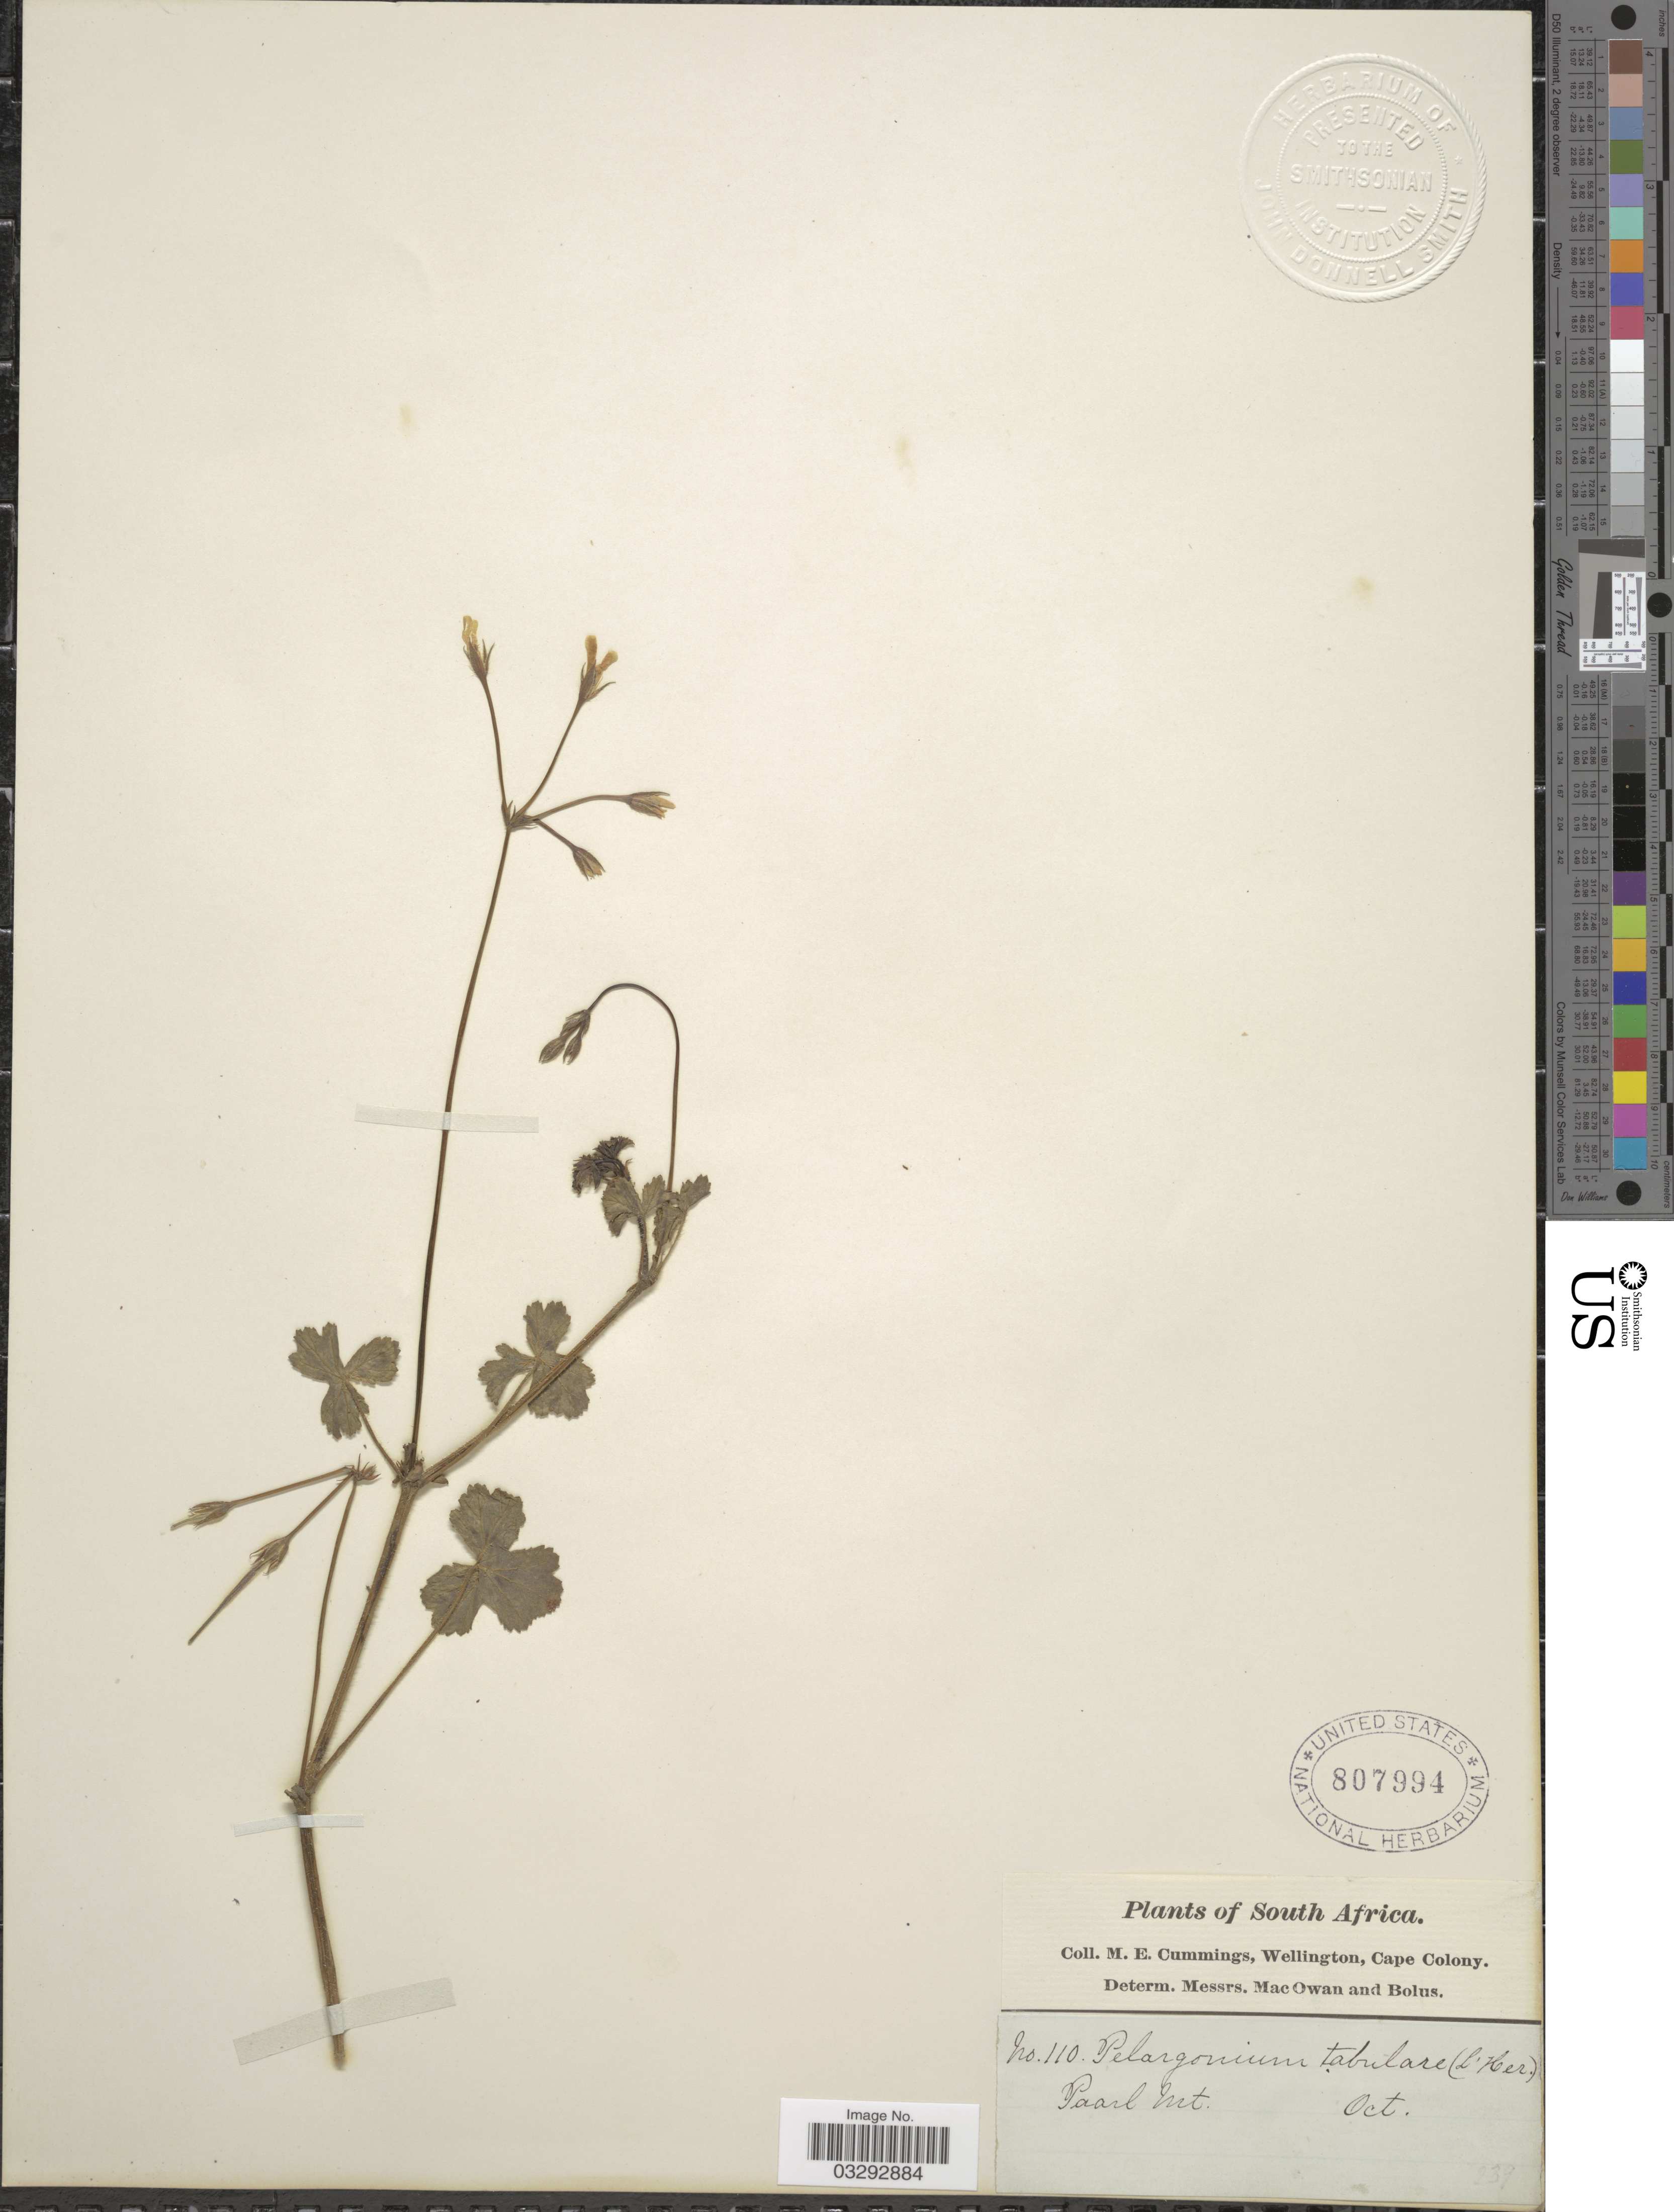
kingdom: Plantae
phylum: Tracheophyta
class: Magnoliopsida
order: Geraniales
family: Geraniaceae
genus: Pelargonium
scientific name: Pelargonium tabulare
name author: L'Hér.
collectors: M. E. Cummings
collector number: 110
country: South Africa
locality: Paarl Mt.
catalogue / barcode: US 807994